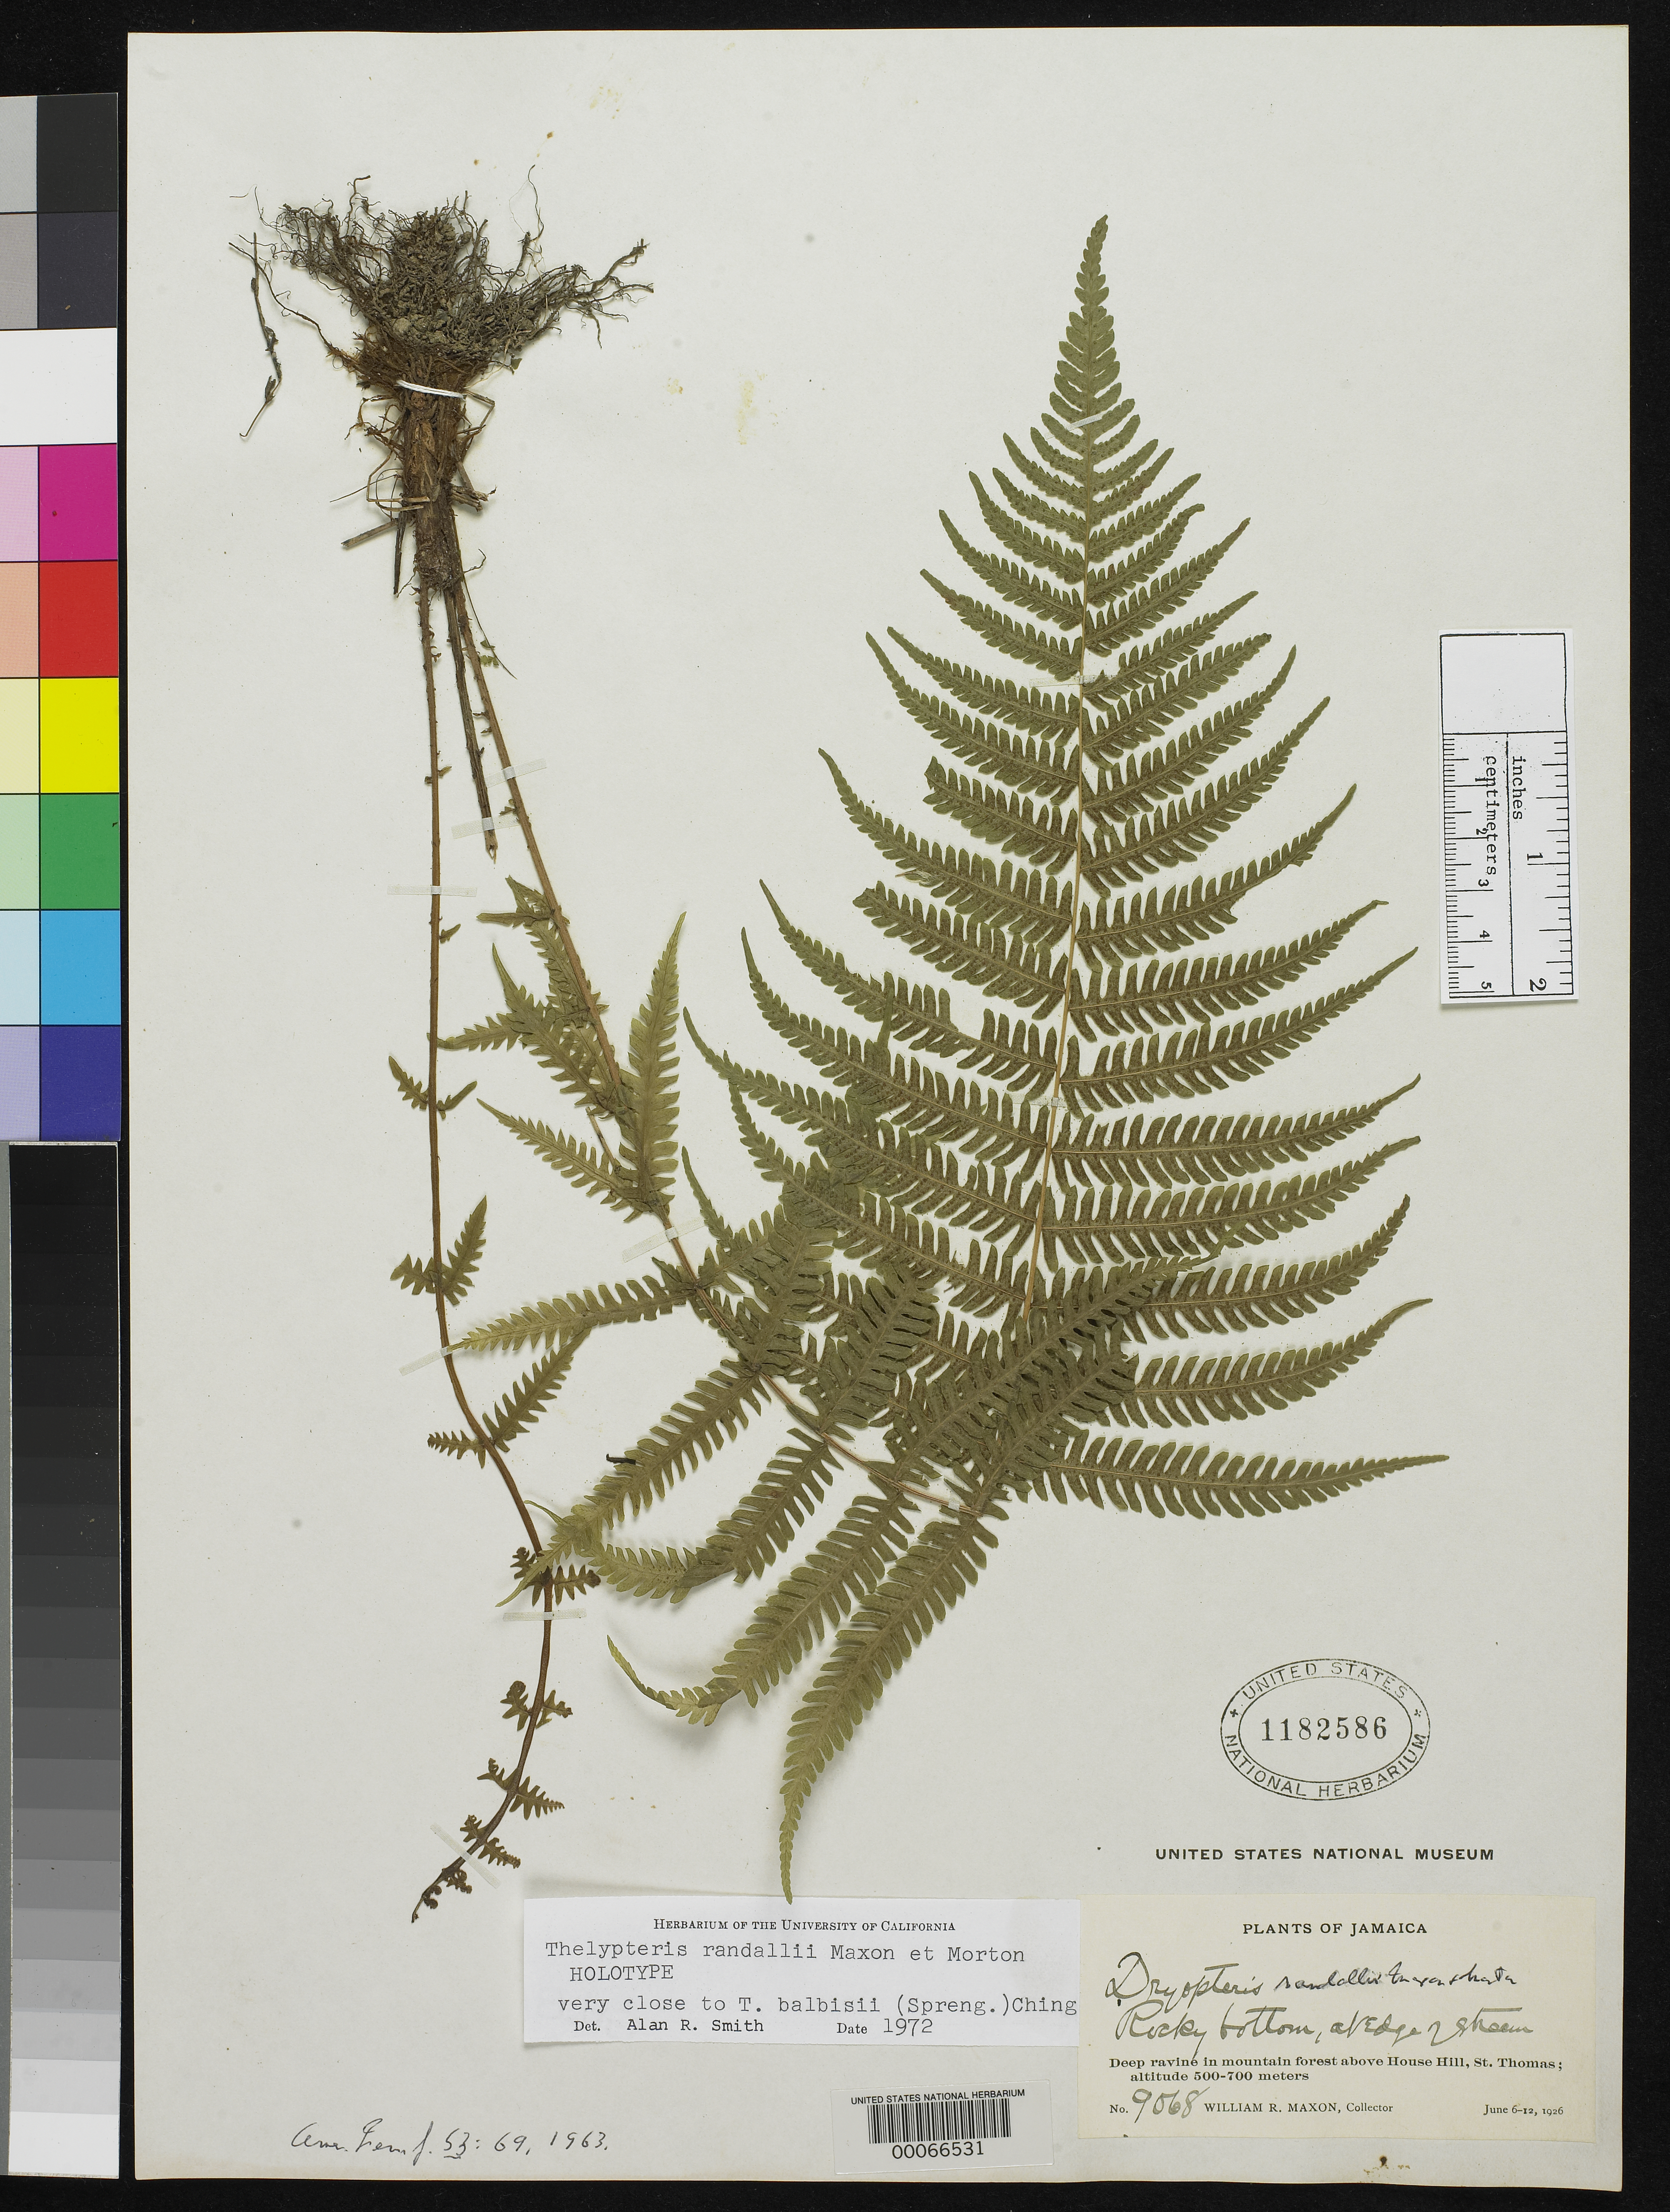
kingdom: Plantae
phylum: Tracheophyta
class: Polypodiopsida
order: Polypodiales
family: Thelypteridaceae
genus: Thelypteris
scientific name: Thelypteris randallii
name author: Maxon & C.V. Morton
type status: Holotype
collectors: W. R. Maxon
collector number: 9068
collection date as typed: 06 Jun 1926 to 12 Jun 1926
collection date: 1926-06-06/1926-06-12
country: Jamaica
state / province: Saint Thomas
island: Greater Antilles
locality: Deep ravine in mountain forest above House Hill, St. Thomas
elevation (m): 500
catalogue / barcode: US 1182586